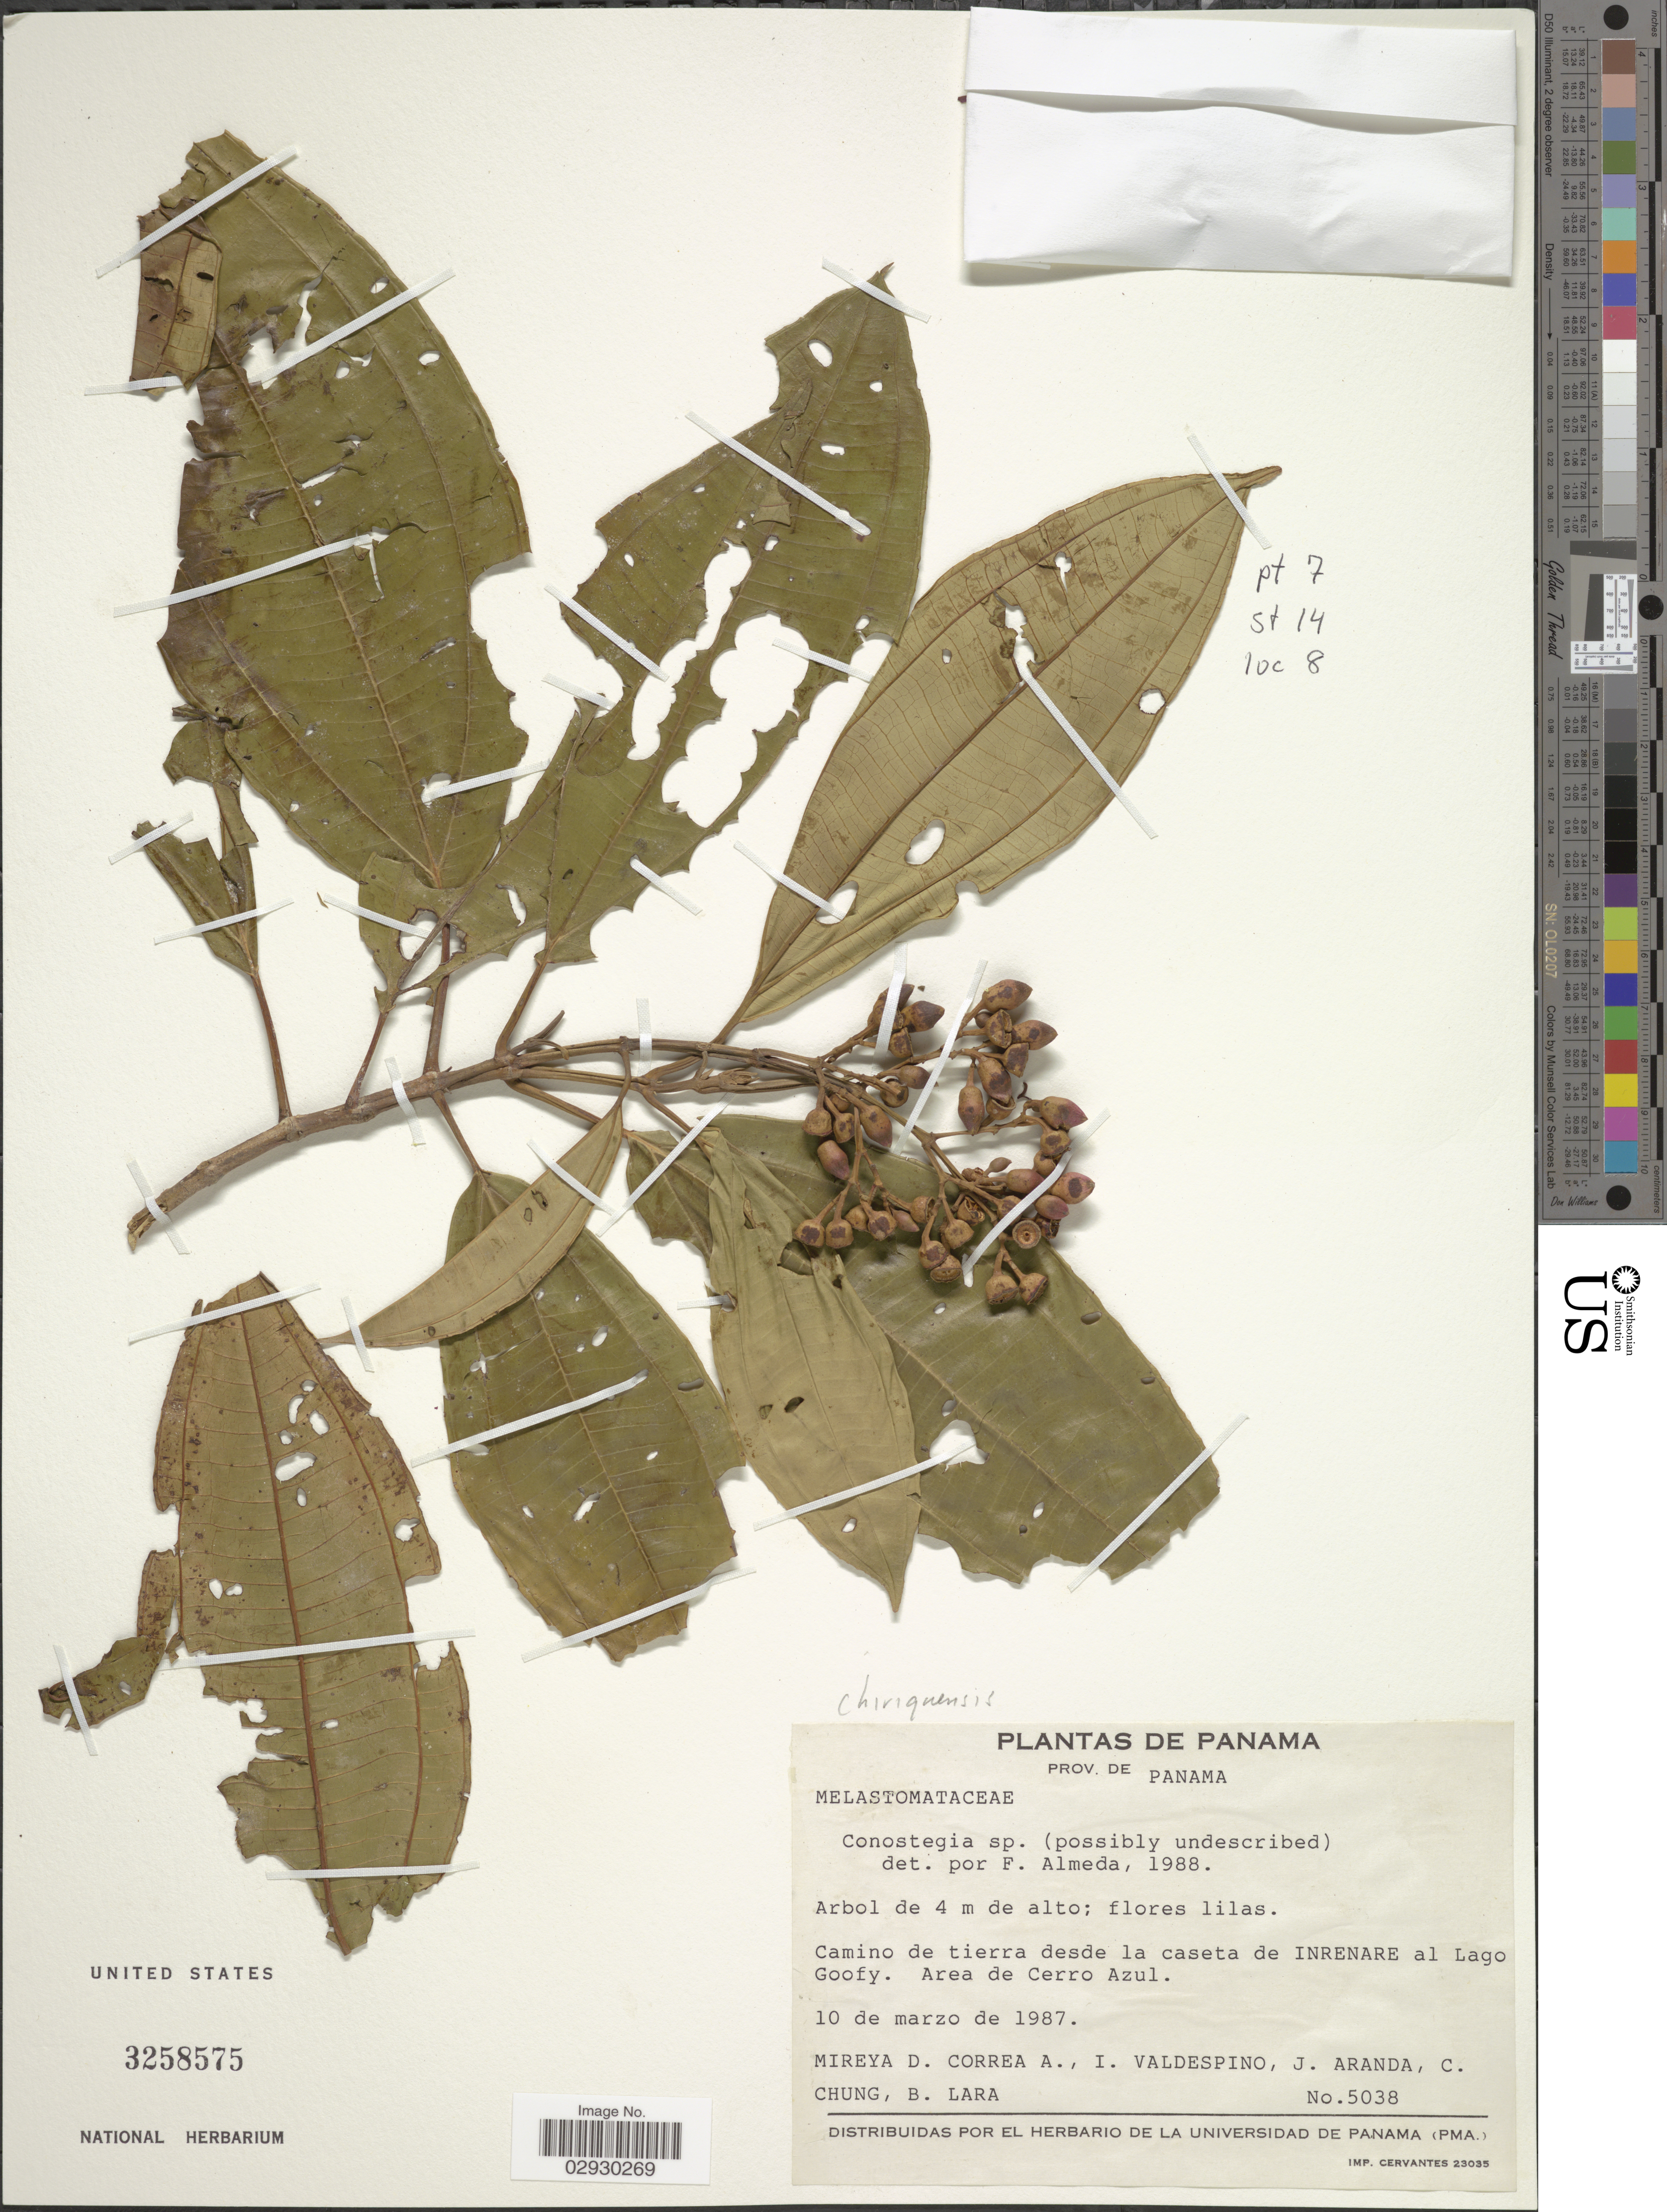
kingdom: Plantae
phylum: Tracheophyta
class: Magnoliopsida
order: Myrtales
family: Melastomataceae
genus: Conostegia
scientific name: Conostegia chiriquensis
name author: Gleason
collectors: M. D. Corrêa-A., I. Valdespino, J. Aranda, C. Chung & B. Lara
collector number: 5038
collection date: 1987-03-10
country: Panama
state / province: Panamá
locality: Prov. de Panama. Camino de tierra desde la caseta de Inrenare al Lago Goofy. Area de Cerro Azul.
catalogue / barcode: US 3258575